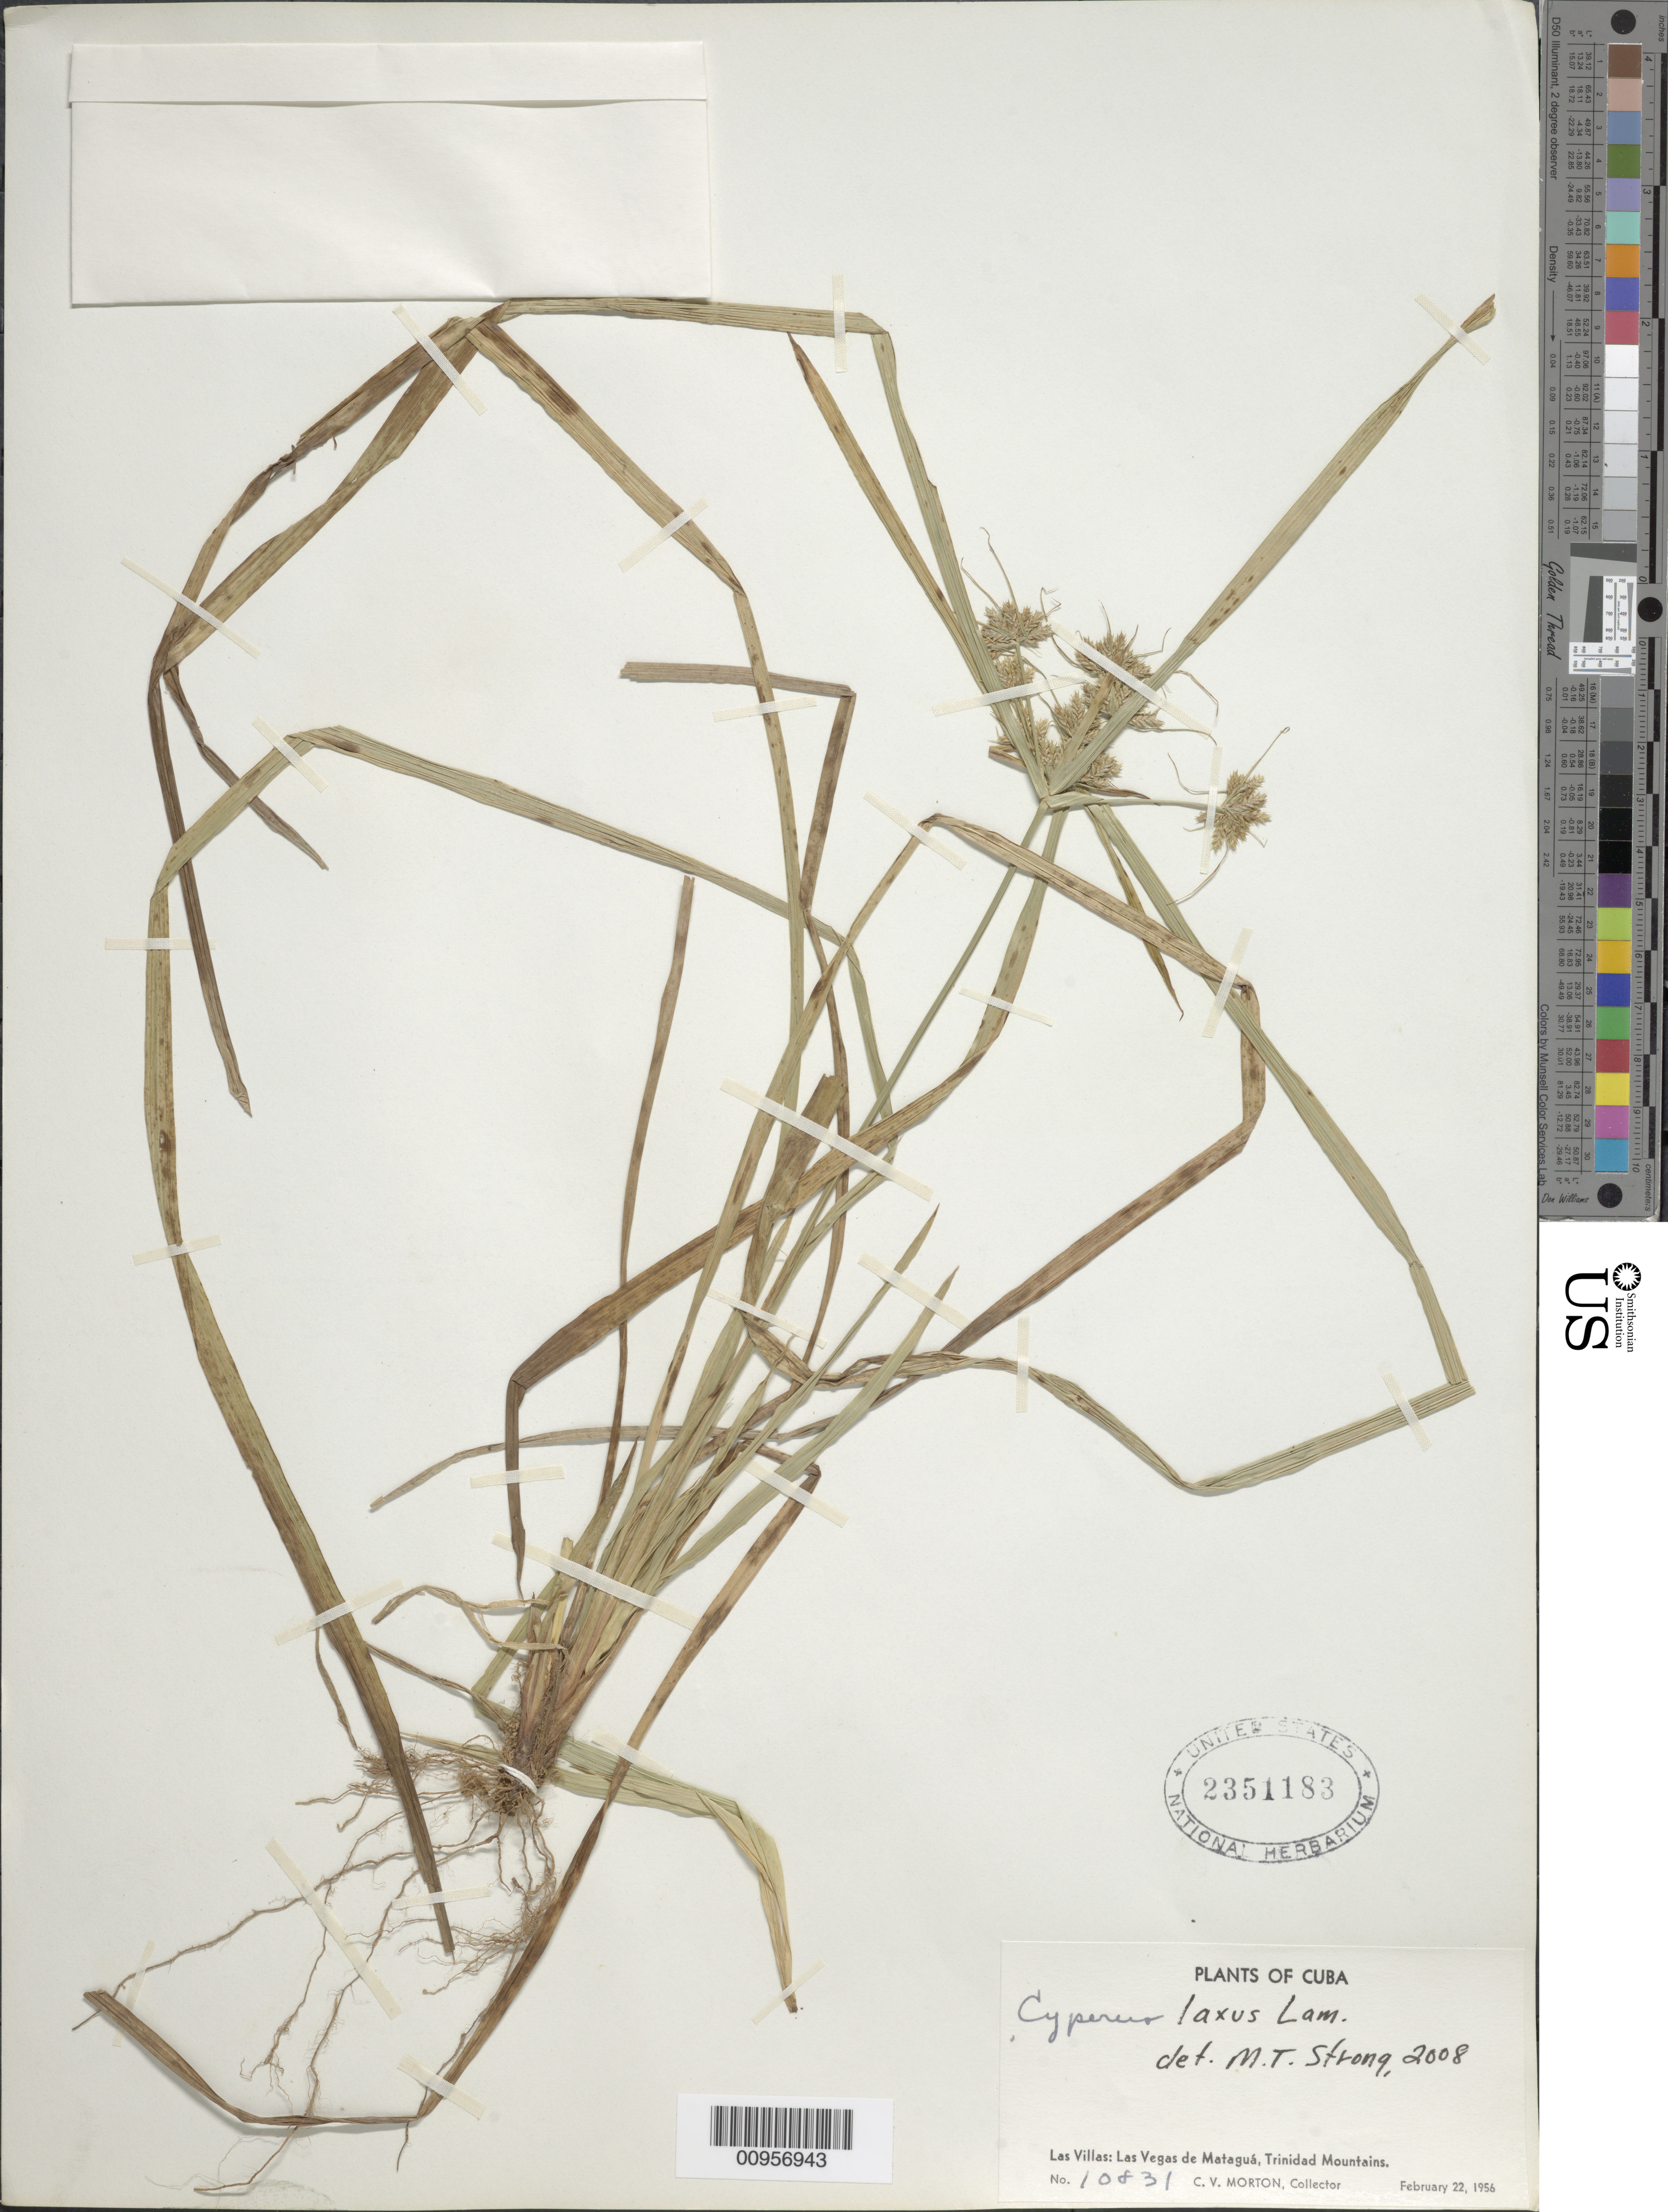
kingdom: Plantae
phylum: Tracheophyta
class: Liliopsida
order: Poales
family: Cyperaceae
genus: Cyperus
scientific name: Cyperus laxus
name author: Lam.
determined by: Strong, M. T., (US), Smithsonian Institution - National Museum of Natural History (UNITED STATES)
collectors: C. V. Morton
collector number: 10831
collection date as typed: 22 Feb 1956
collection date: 1956-02-22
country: Cuba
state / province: Las Villas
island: Cuba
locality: Las Vegas de Mataguá, Trinidad Mountains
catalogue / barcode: US 2351183